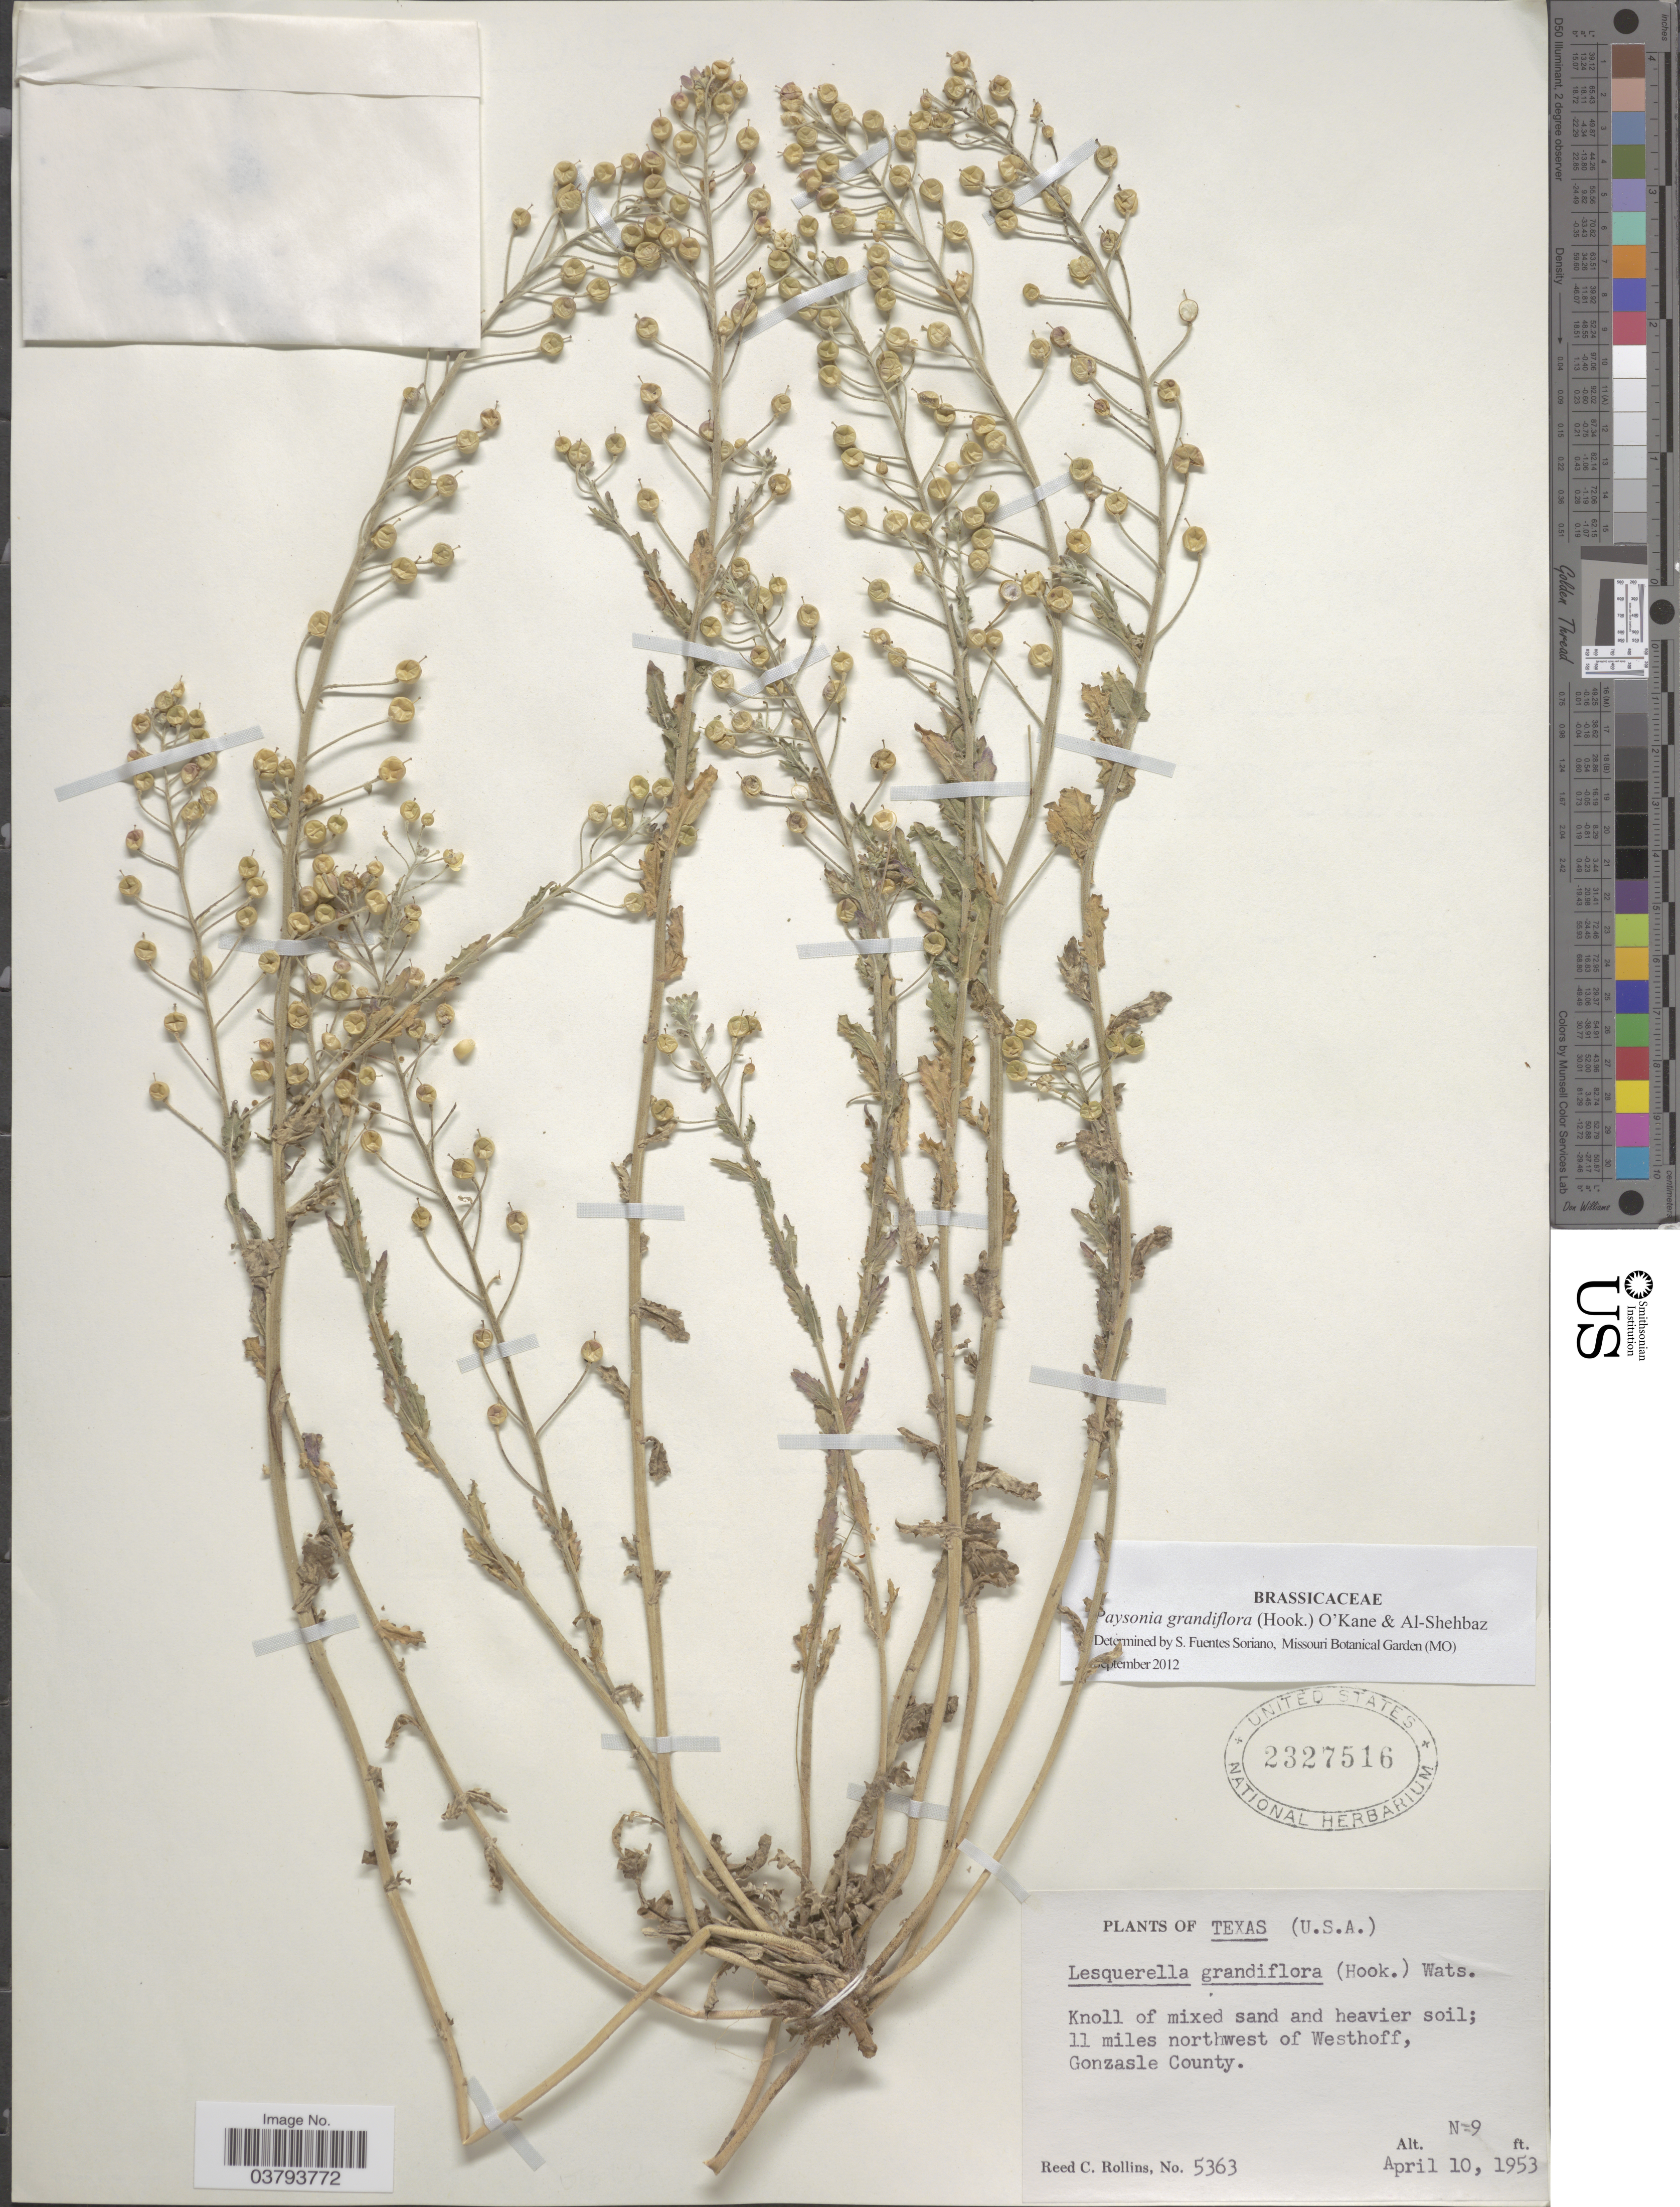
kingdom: Plantae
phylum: Tracheophyta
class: Magnoliopsida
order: Brassicales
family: Brassicaceae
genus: Lesquerella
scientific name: Lesquerella grandiflora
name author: S. Watson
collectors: R. C. Rollins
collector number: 5363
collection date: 1953-04-10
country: United States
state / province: Texas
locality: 11 miles northwest of Westhoff, Gonzasle County.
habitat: knoll of mixed sand and heavier soil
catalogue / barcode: US 2327516